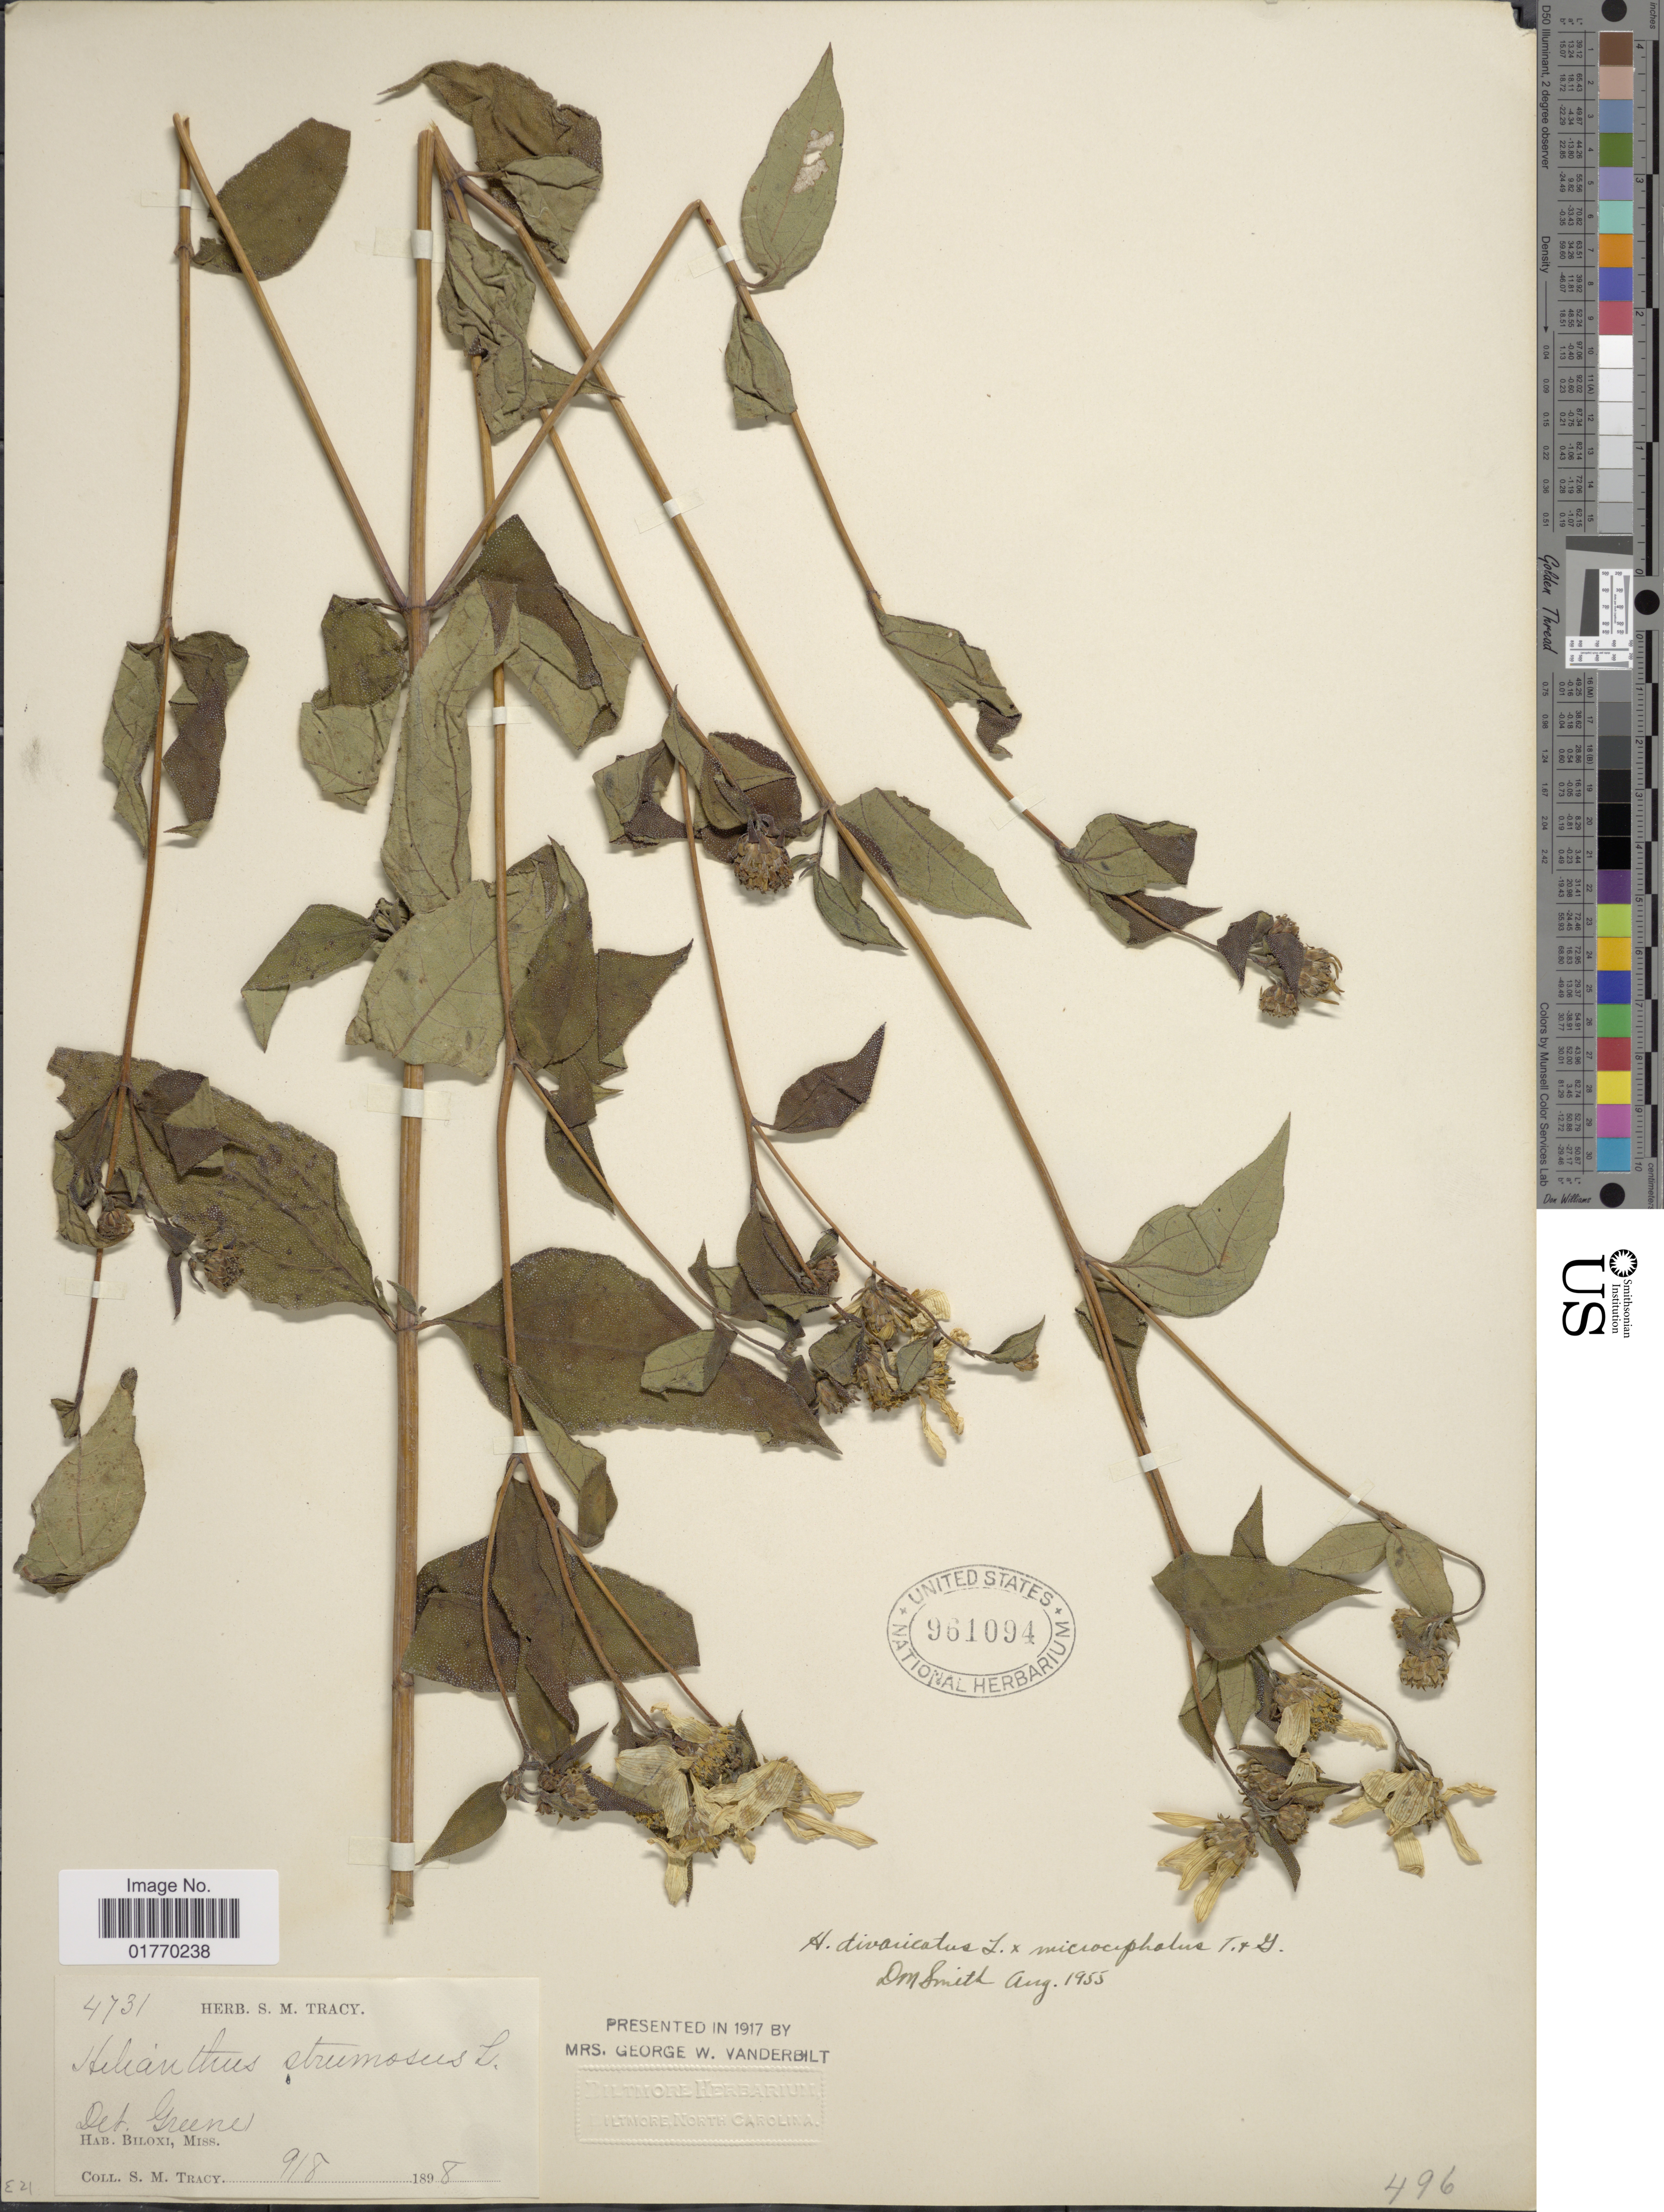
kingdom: Plantae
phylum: Tracheophyta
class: Magnoliopsida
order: Asterales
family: Asteraceae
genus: Helianthus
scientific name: Helianthus divaricatus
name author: L.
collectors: S. M. Tracy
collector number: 4731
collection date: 1898-09-08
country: United States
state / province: Mississippi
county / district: Harrison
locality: Biloxi, Miss.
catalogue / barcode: US 961094